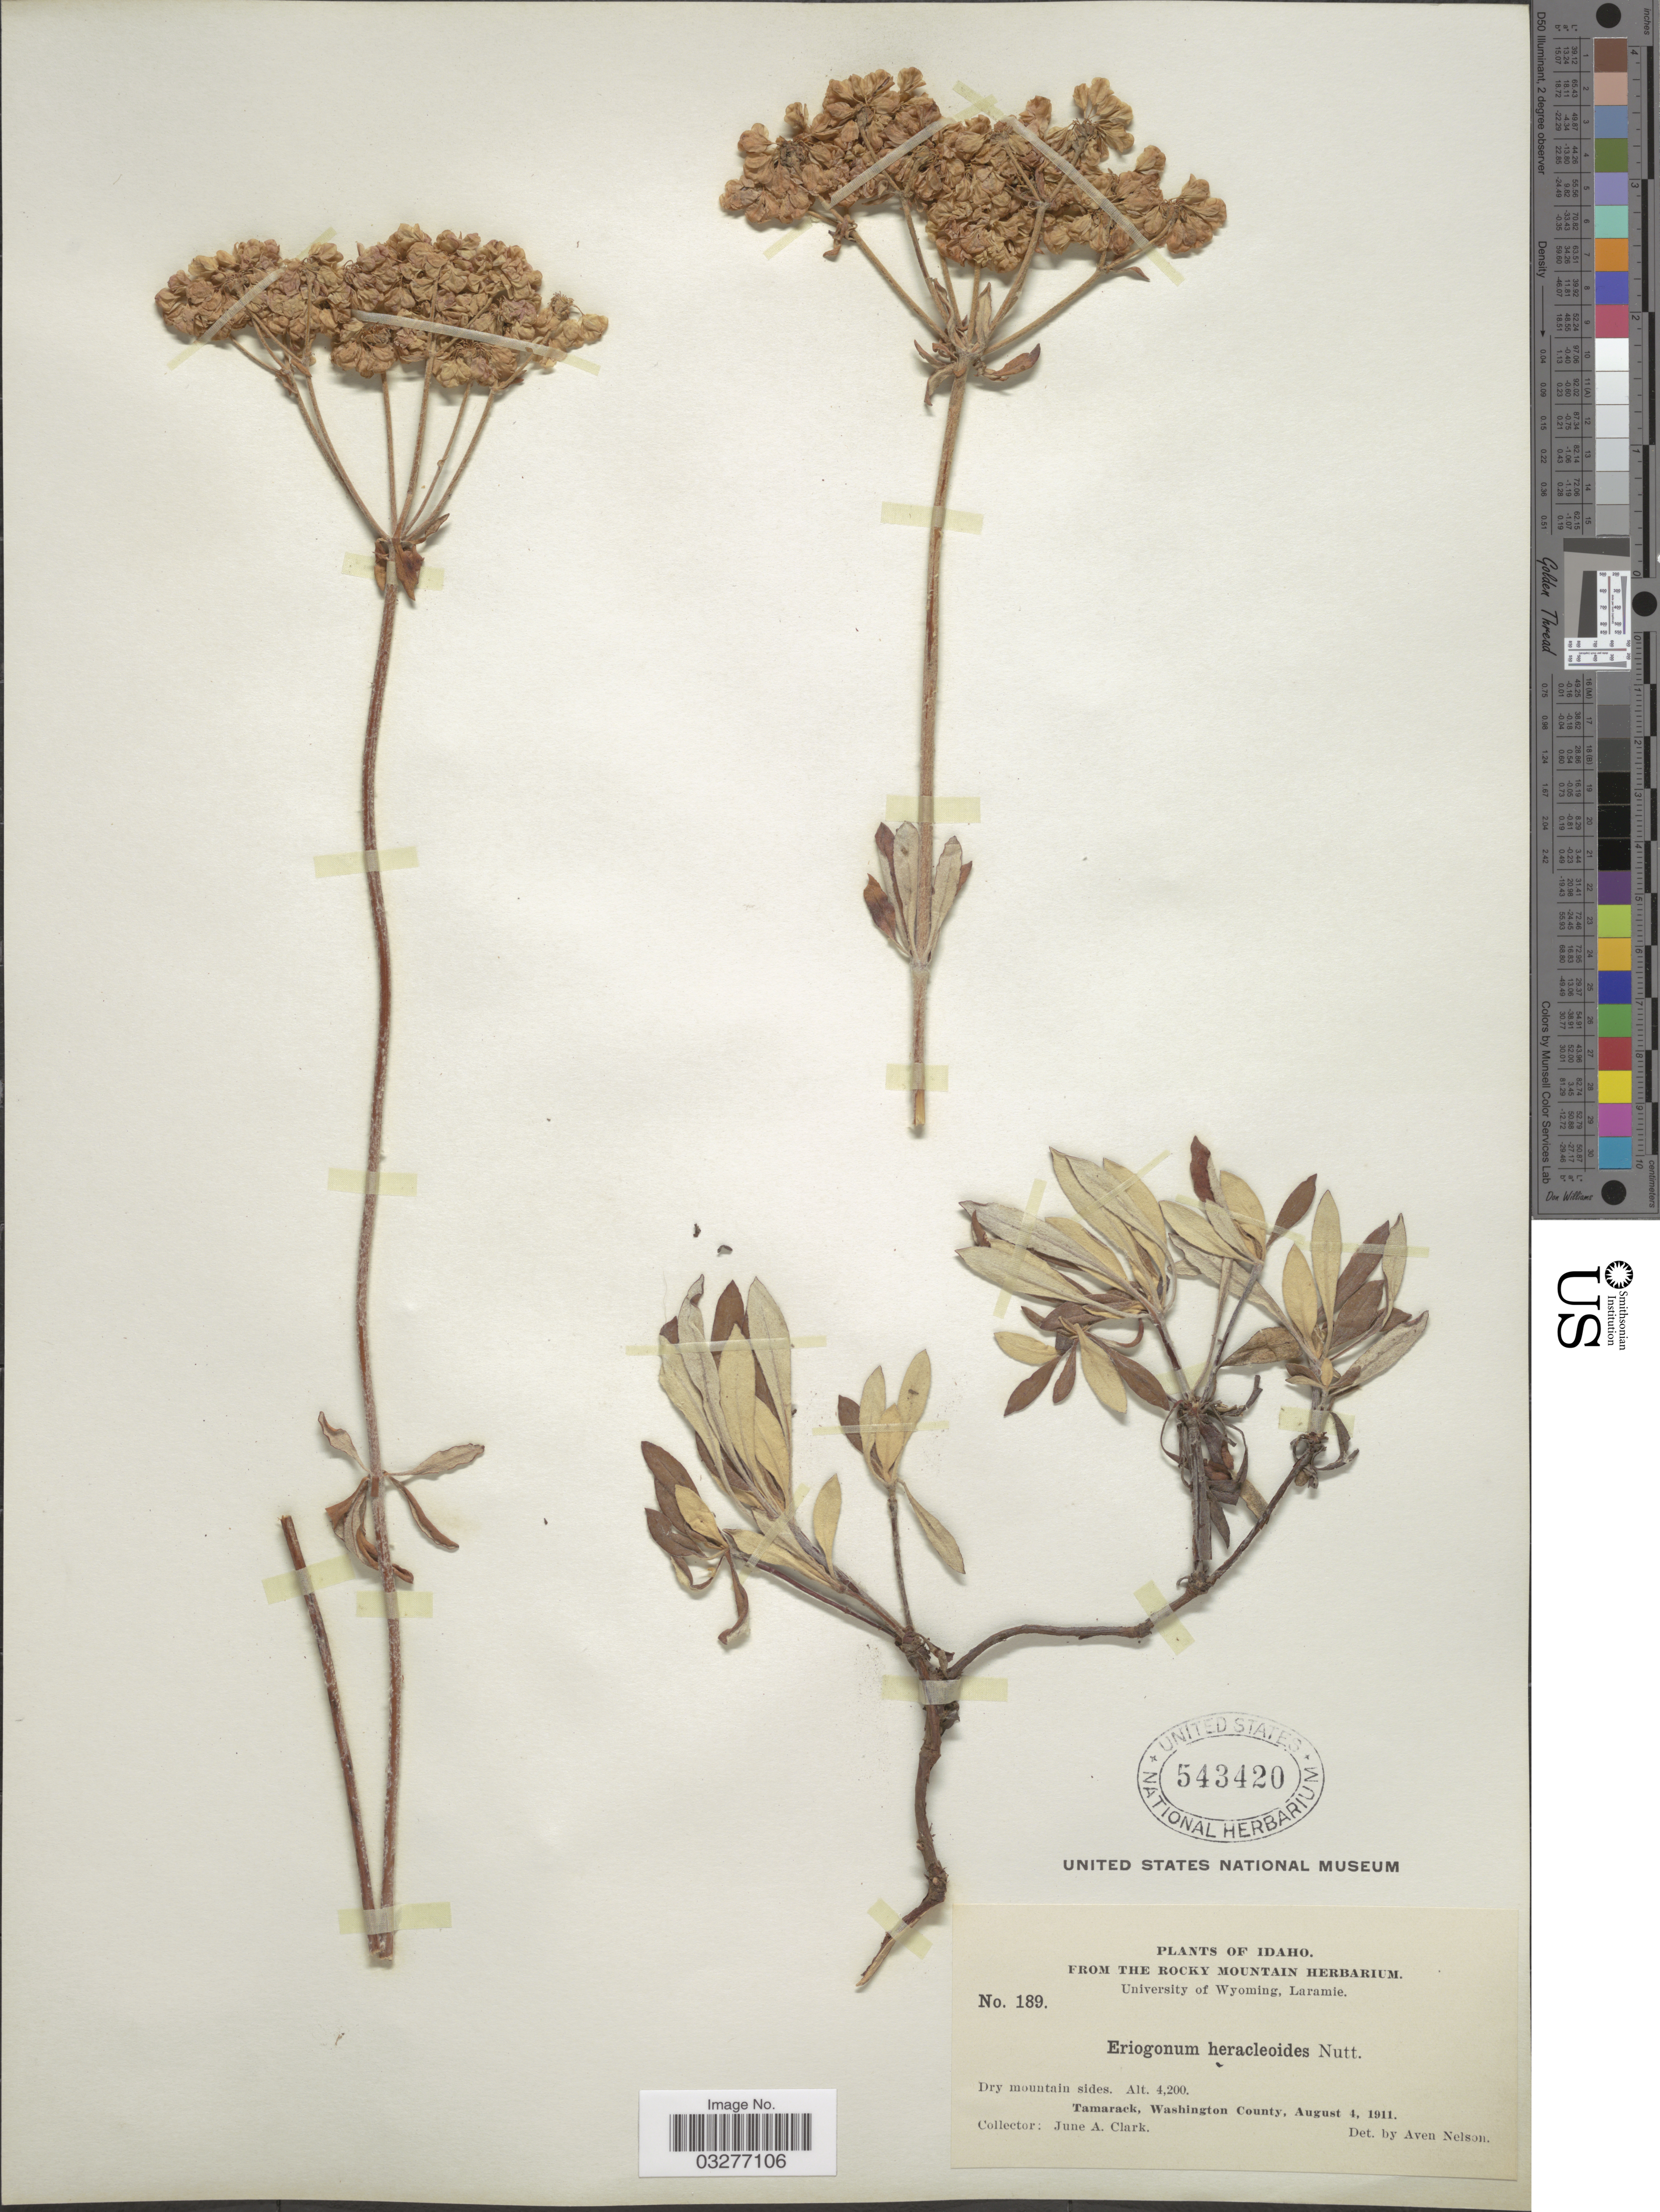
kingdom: Plantae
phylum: Tracheophyta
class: Magnoliopsida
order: Caryophyllales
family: Polygonaceae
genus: Eriogonum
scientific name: Eriogonum heracleoides var. heracleoides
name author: Nutt.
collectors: J. A. Clark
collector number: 189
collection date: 1911-08-04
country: United States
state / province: Idaho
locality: Tamarack, Washington County.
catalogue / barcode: US 543420